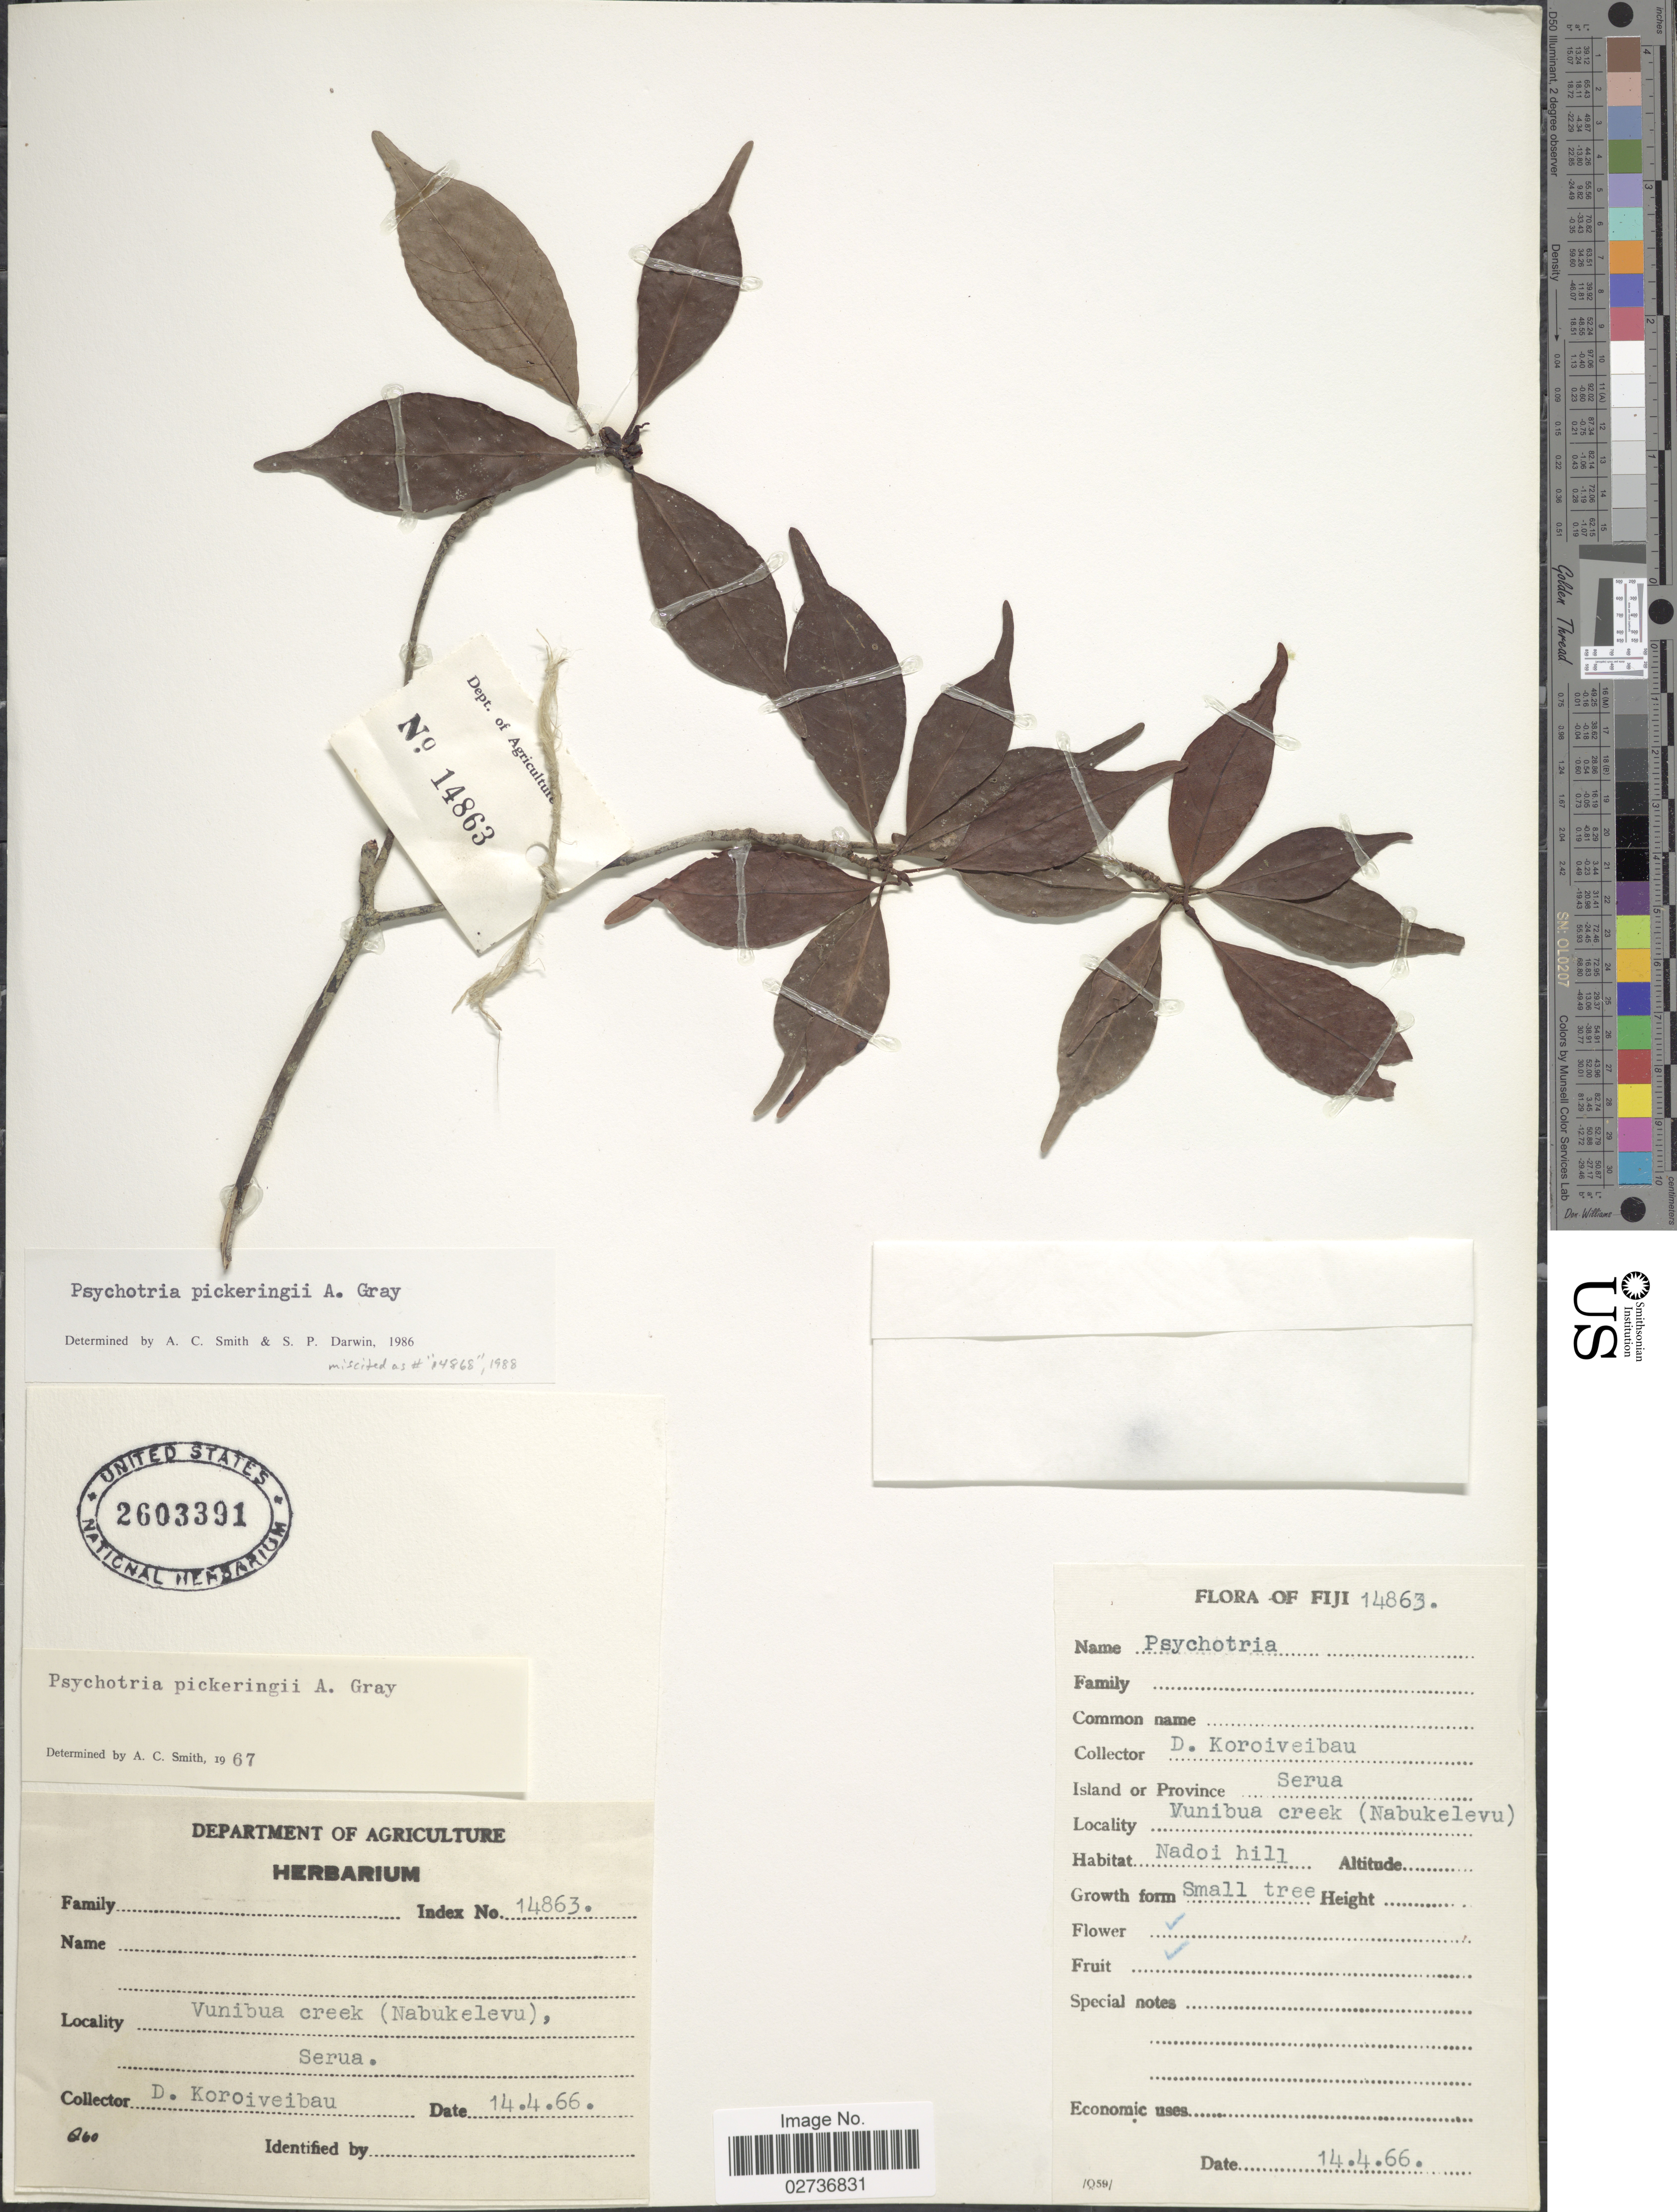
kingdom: Plantae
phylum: Tracheophyta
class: Magnoliopsida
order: Gentianales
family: Rubiaceae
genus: Psychotria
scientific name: Psychotria pickeringii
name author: A. Gray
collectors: D. Koroiveibau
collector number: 14863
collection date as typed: Transcribed d/m/y: 14/4/66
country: Fiji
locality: Serua. Vunibua creek (Nabukelevu)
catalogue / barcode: US 2603391